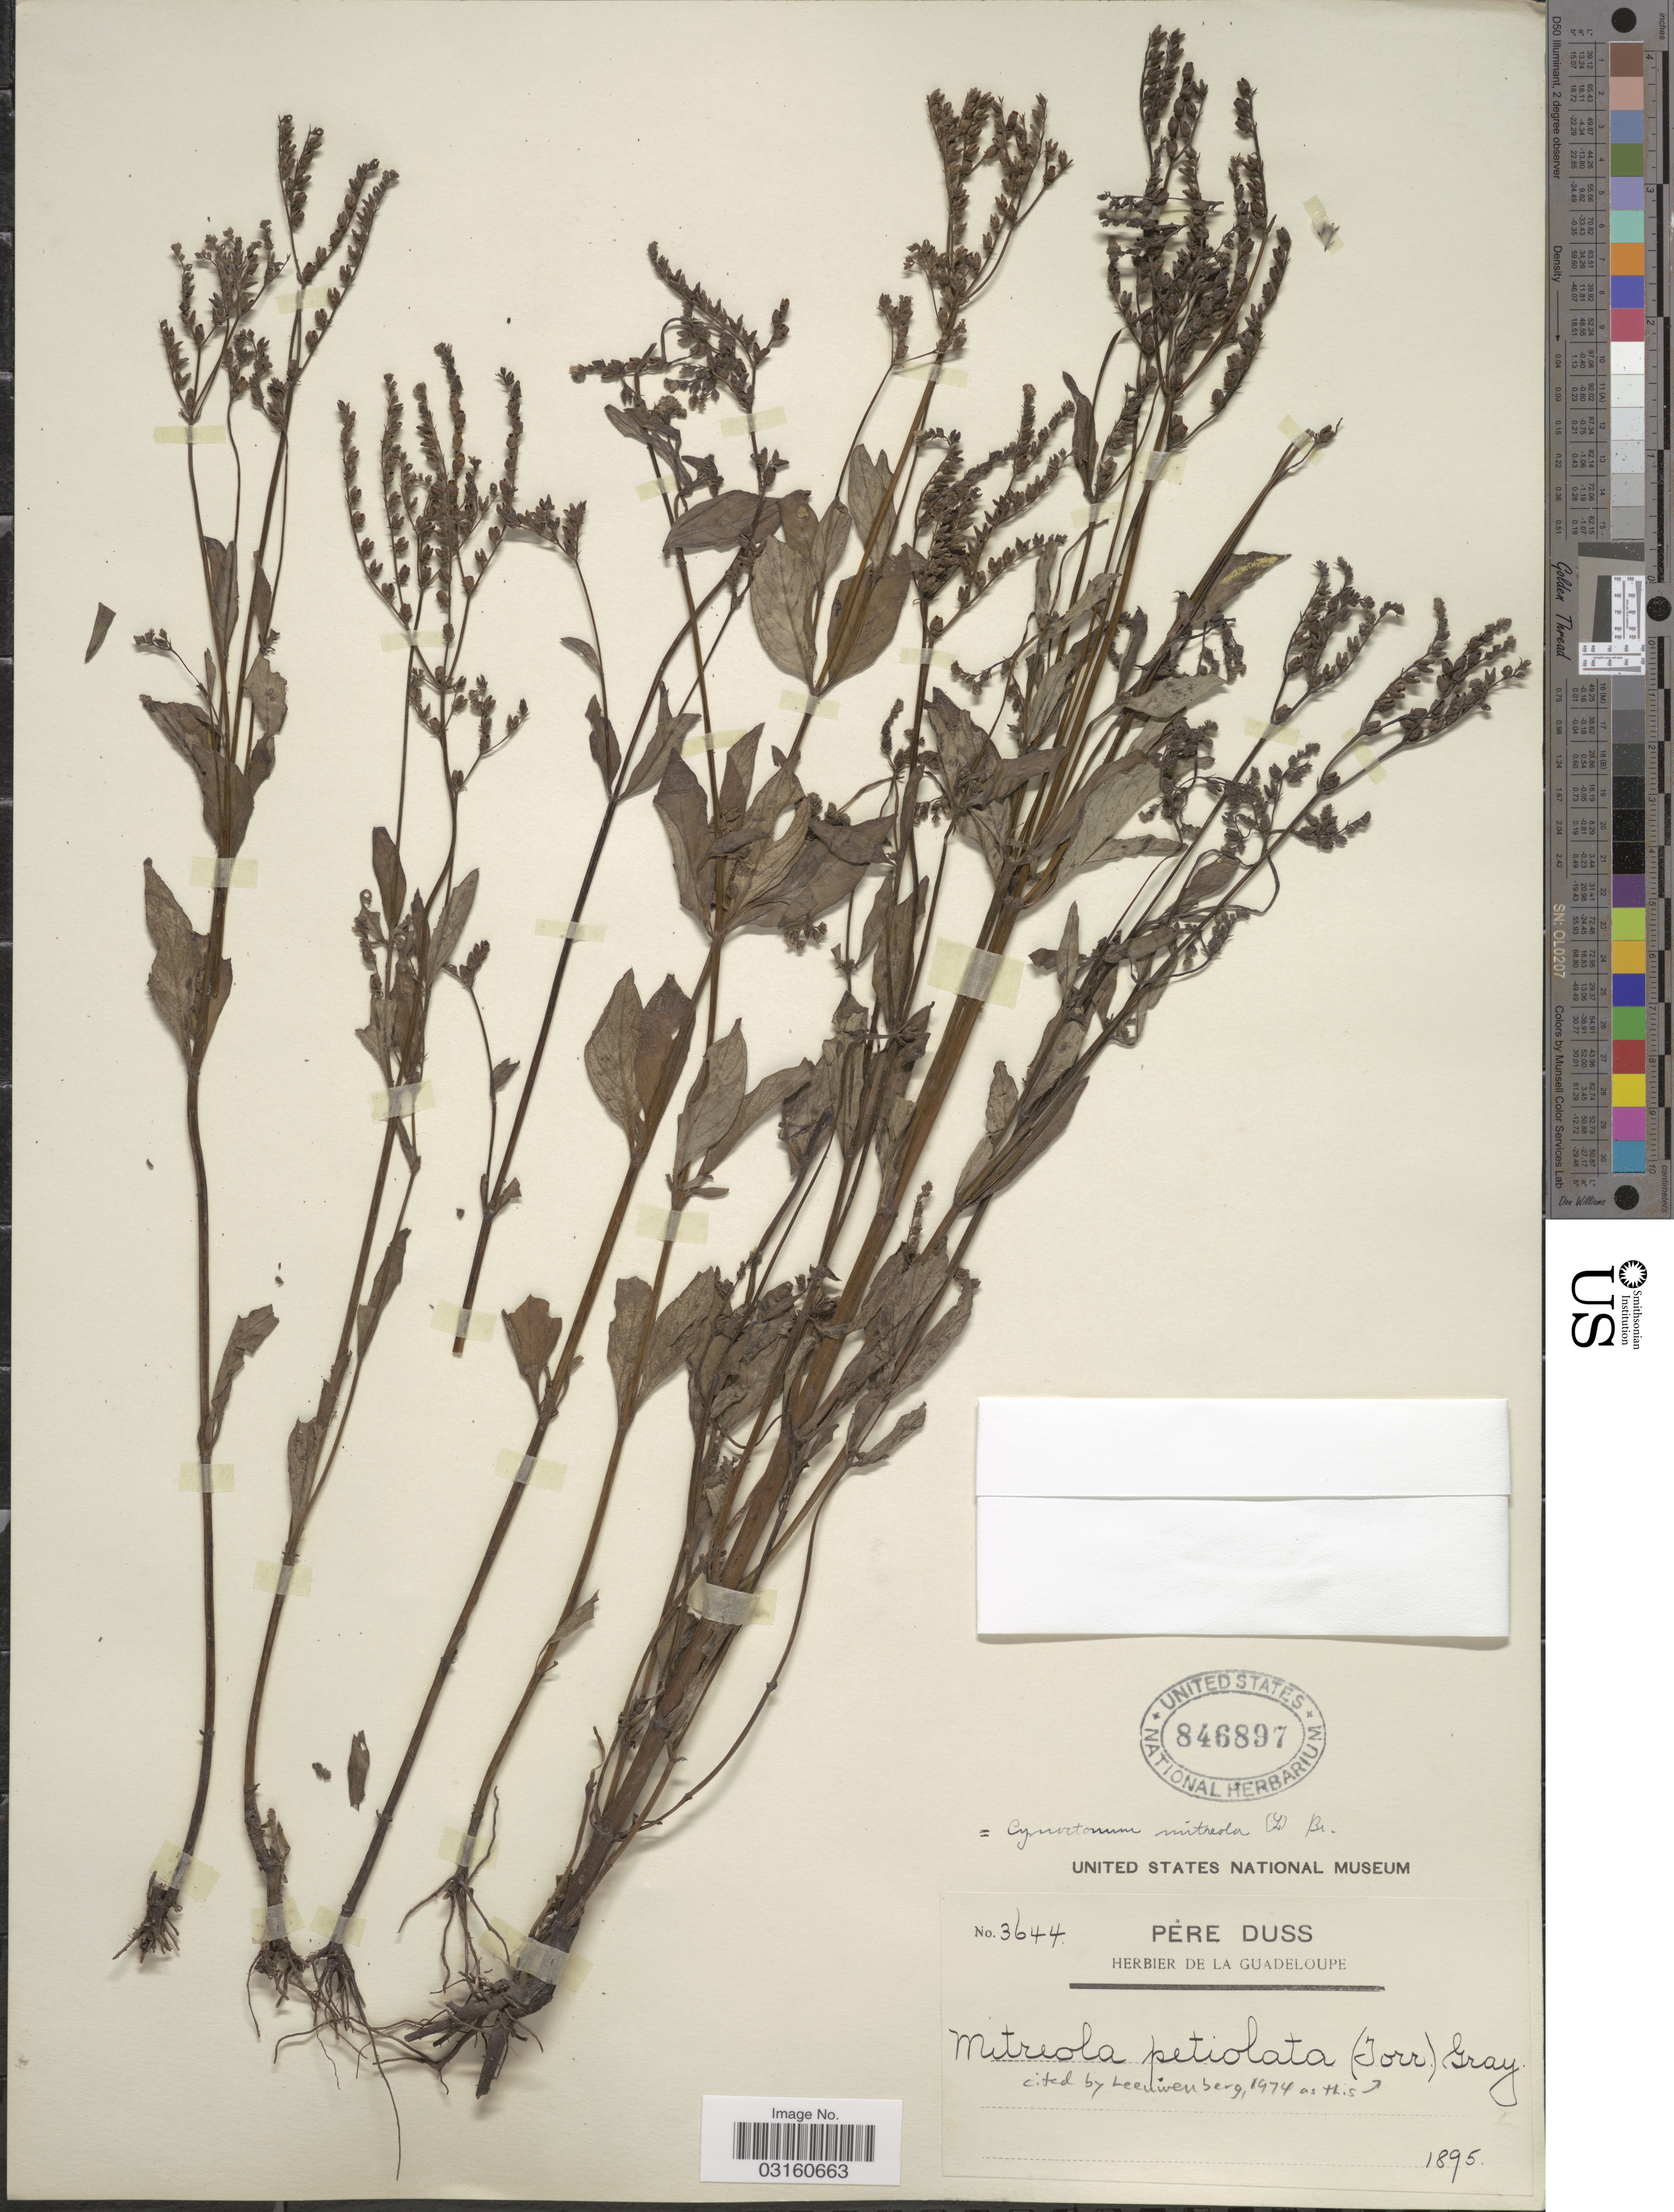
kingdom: Plantae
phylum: Tracheophyta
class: Magnoliopsida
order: Gentianales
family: Loganiaceae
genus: Mitreola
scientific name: Mitreola petiolata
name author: (J.F. Gmel.) Torr. & A. Gray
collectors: Père Duss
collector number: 3644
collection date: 1895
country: Guadeloupe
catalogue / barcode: US 846897